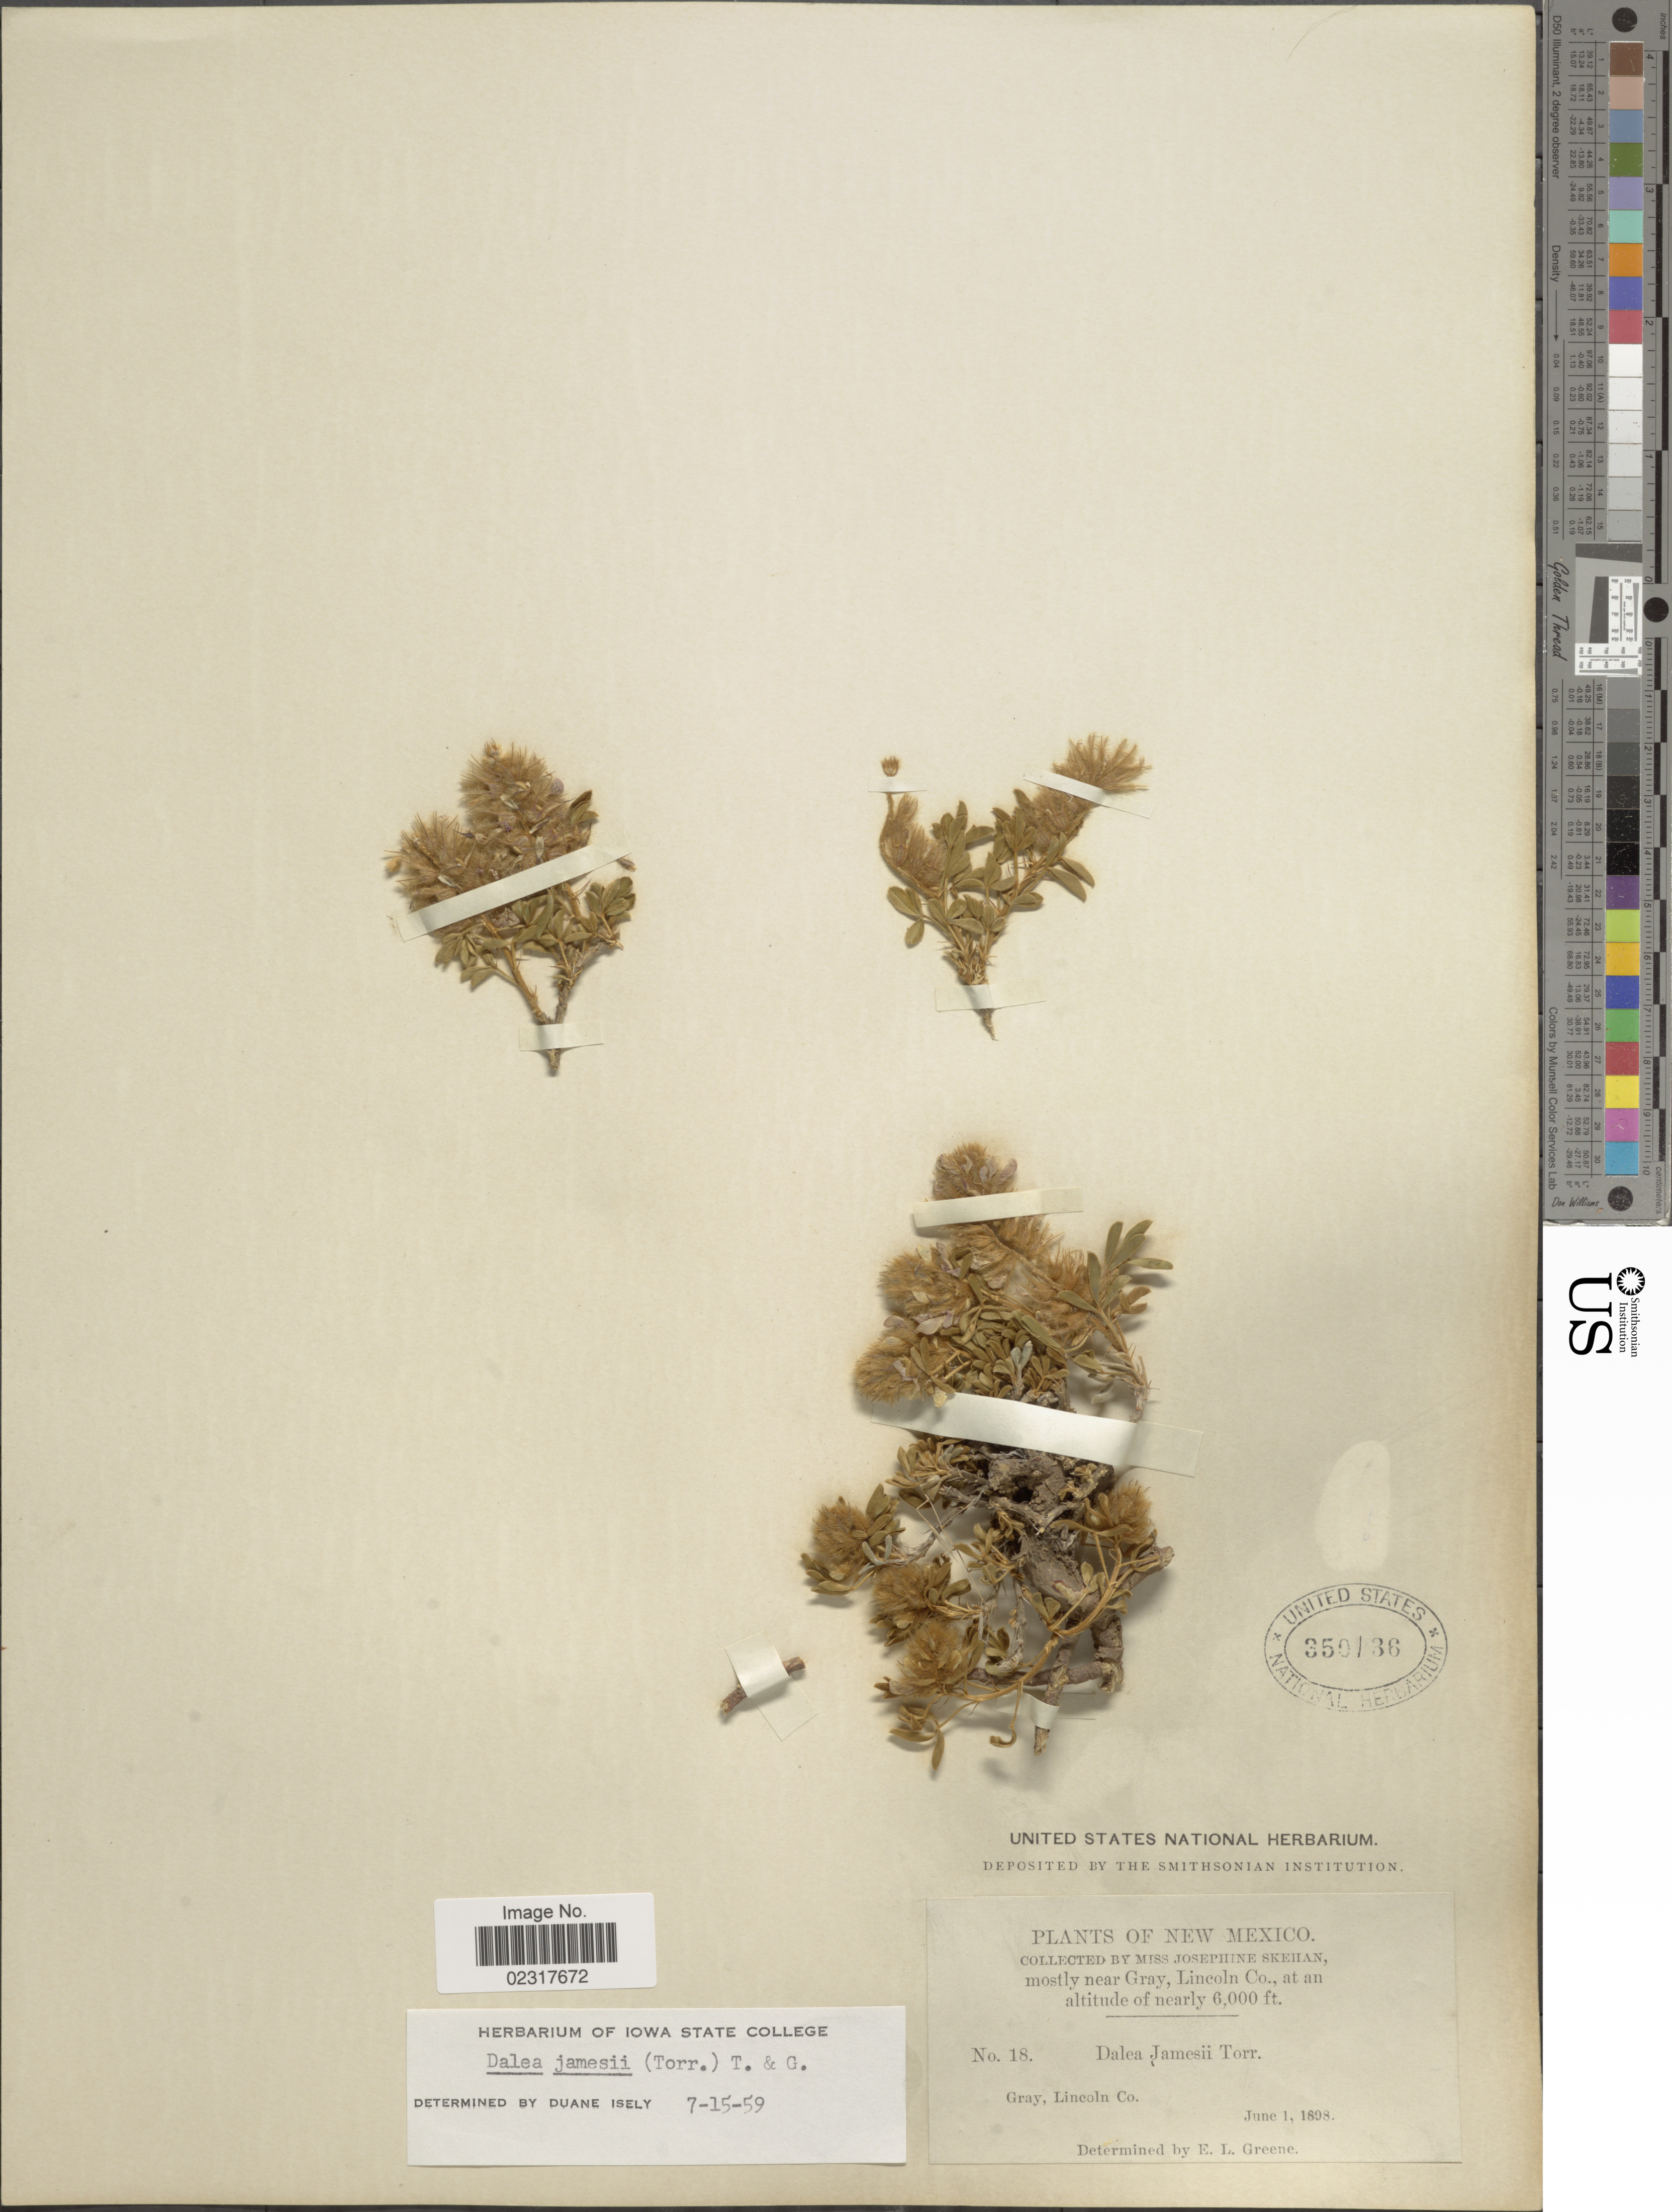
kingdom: Plantae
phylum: Tracheophyta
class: Magnoliopsida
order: Fabales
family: Fabaceae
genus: Dalea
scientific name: Dalea jamesii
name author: (Torr.) Torr. & A. Gray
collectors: J. Skeiian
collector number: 18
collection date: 1898-06-01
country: United States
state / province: New Mexico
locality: Near Gray, Lincoln Co.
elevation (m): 1829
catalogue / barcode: US 350136